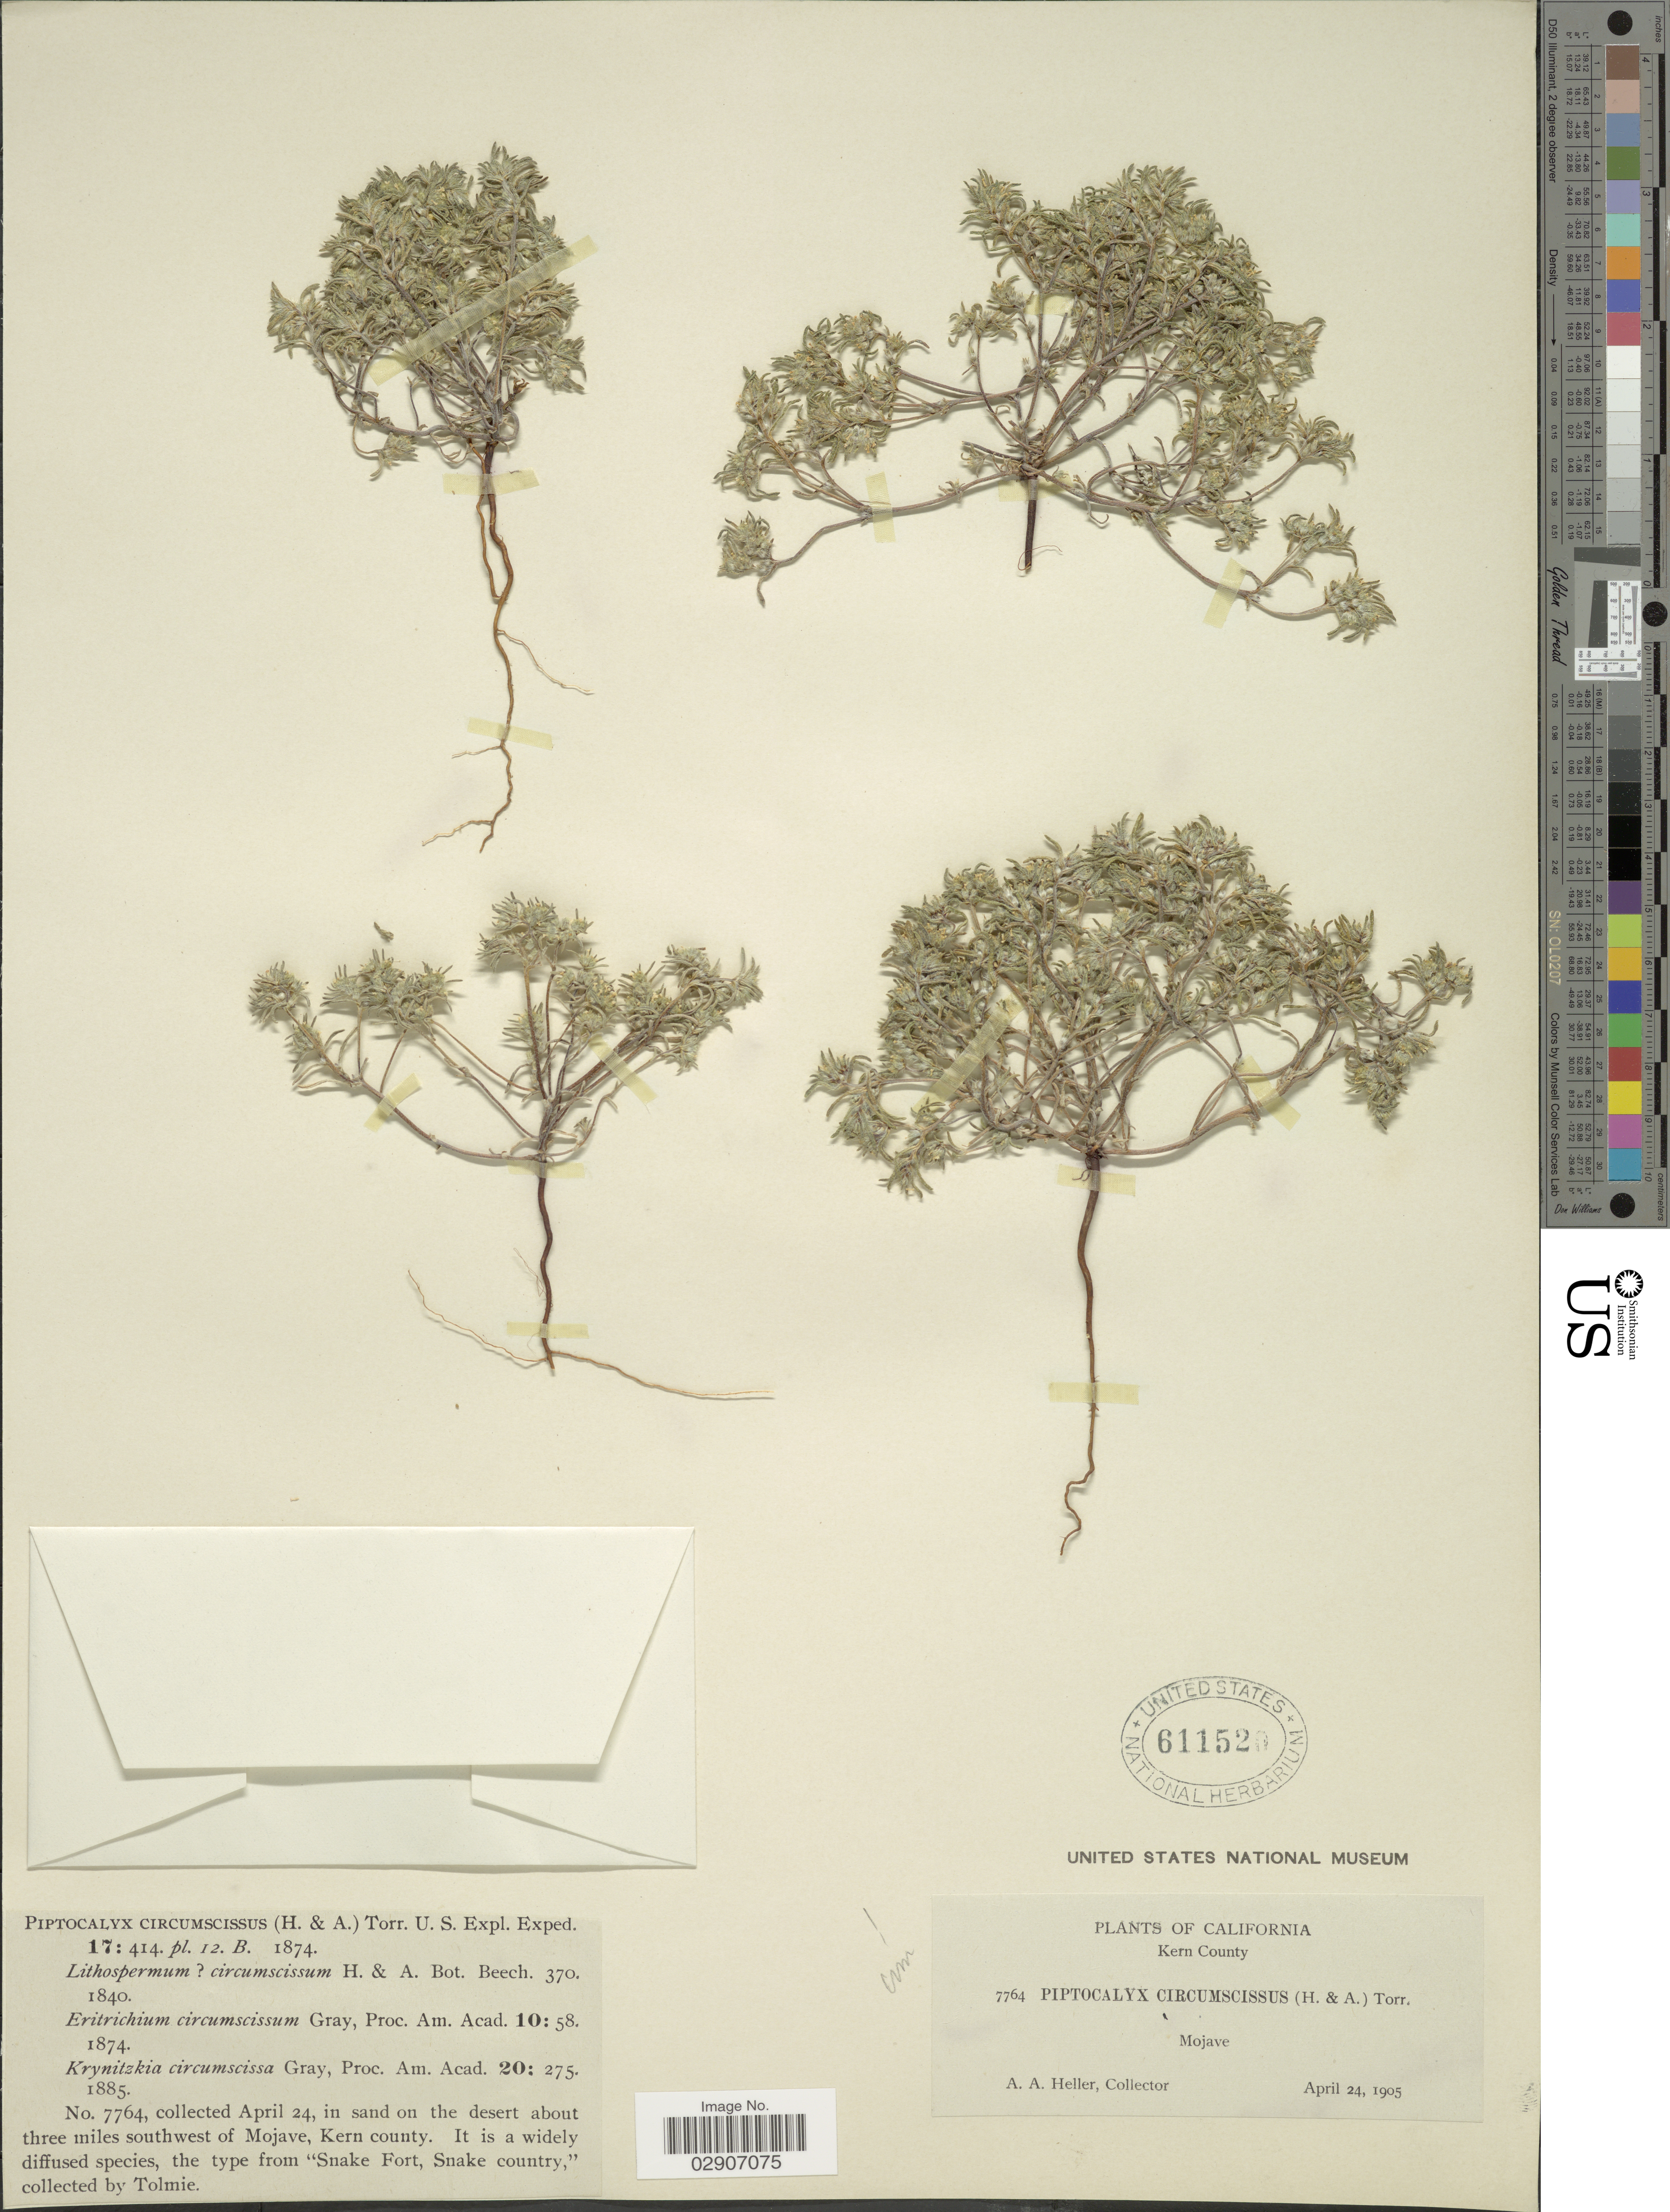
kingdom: Plantae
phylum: Tracheophyta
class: Magnoliopsida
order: Boraginales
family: Boraginaceae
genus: Cryptantha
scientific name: Cryptantha circumscissa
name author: (Hook. & Arn.) I.M. Johnst.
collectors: A. A. Heller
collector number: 7764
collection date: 1905-04-24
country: United States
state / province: California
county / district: Kern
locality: Kern County. Mojave. In sand on the desert about three miles southwest of Mojave.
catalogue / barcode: US 611520